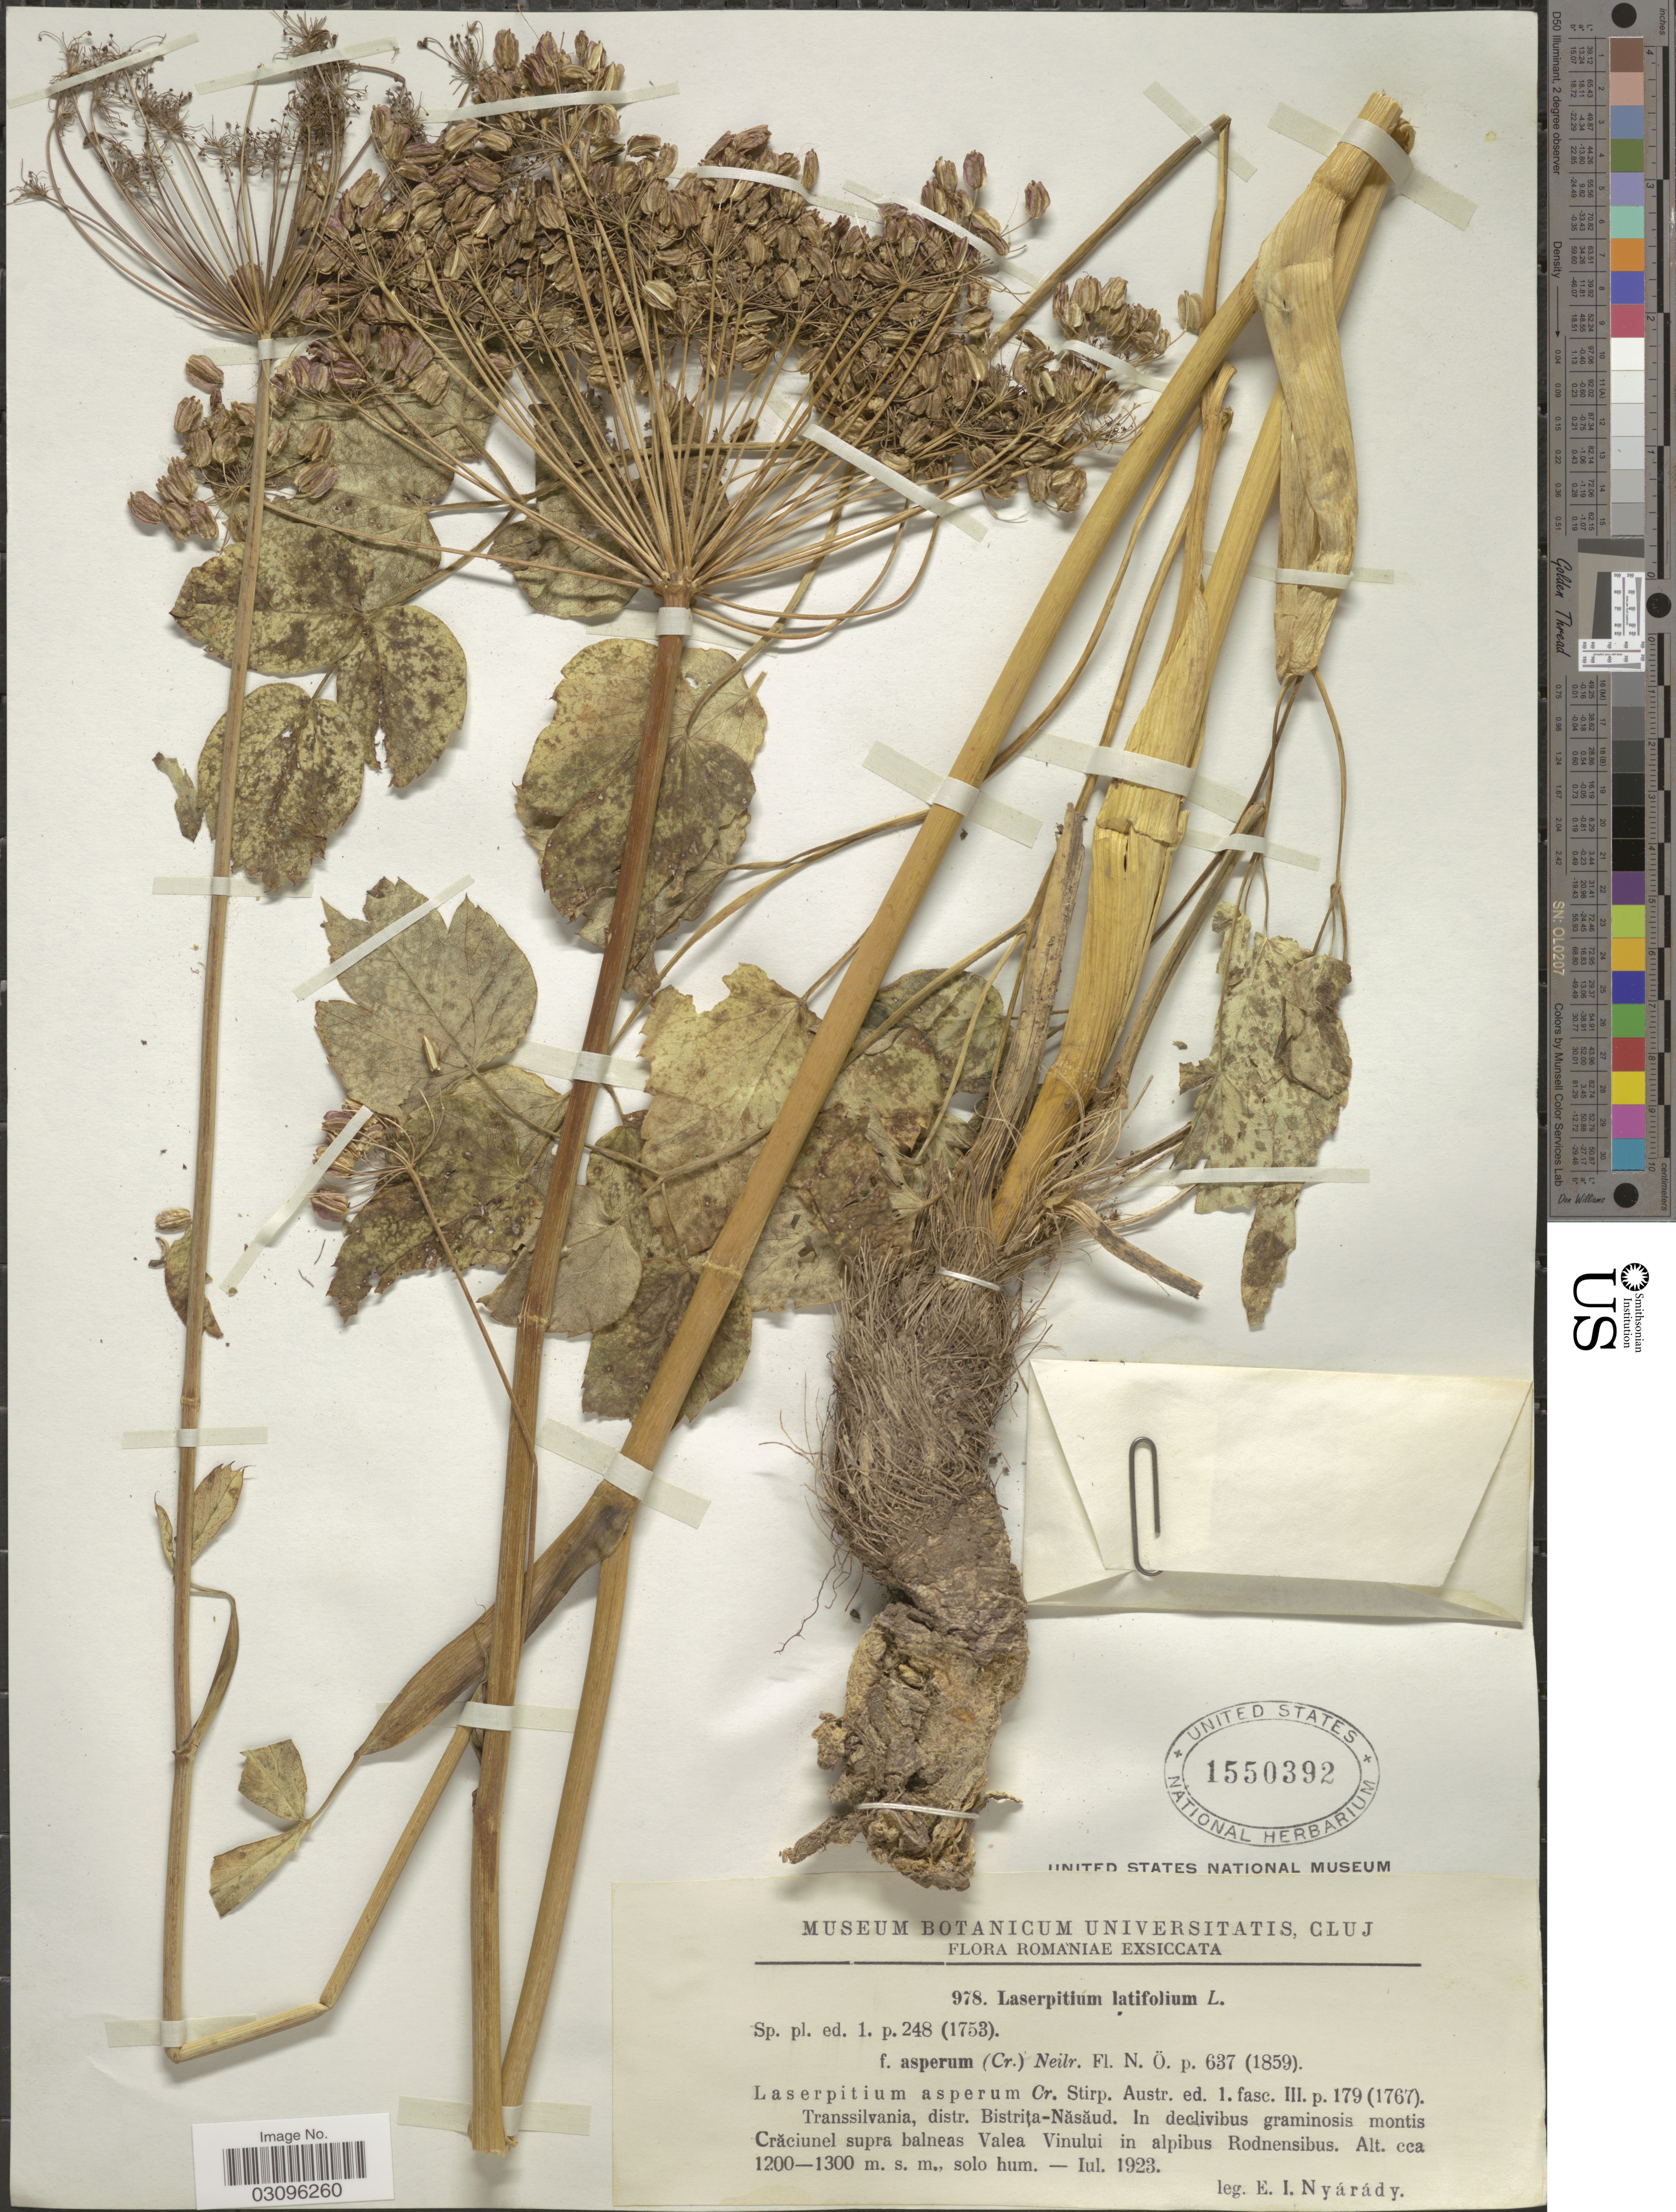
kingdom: Plantae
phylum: Tracheophyta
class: Magnoliopsida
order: Apiales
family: Apiaceae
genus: Laserpitium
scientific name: Laserpitium latifolium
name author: L.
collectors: E. Nyárády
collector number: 978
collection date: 1923-07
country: Romania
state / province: Bistrita-Nasaud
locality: Transsilvania, distr. Bistrita-Nasaud. In declivibus graminosis montis Crăciunel supra balneas Valea Vinului in alpibus Rodnensibus.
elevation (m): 1200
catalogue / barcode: US 1550392